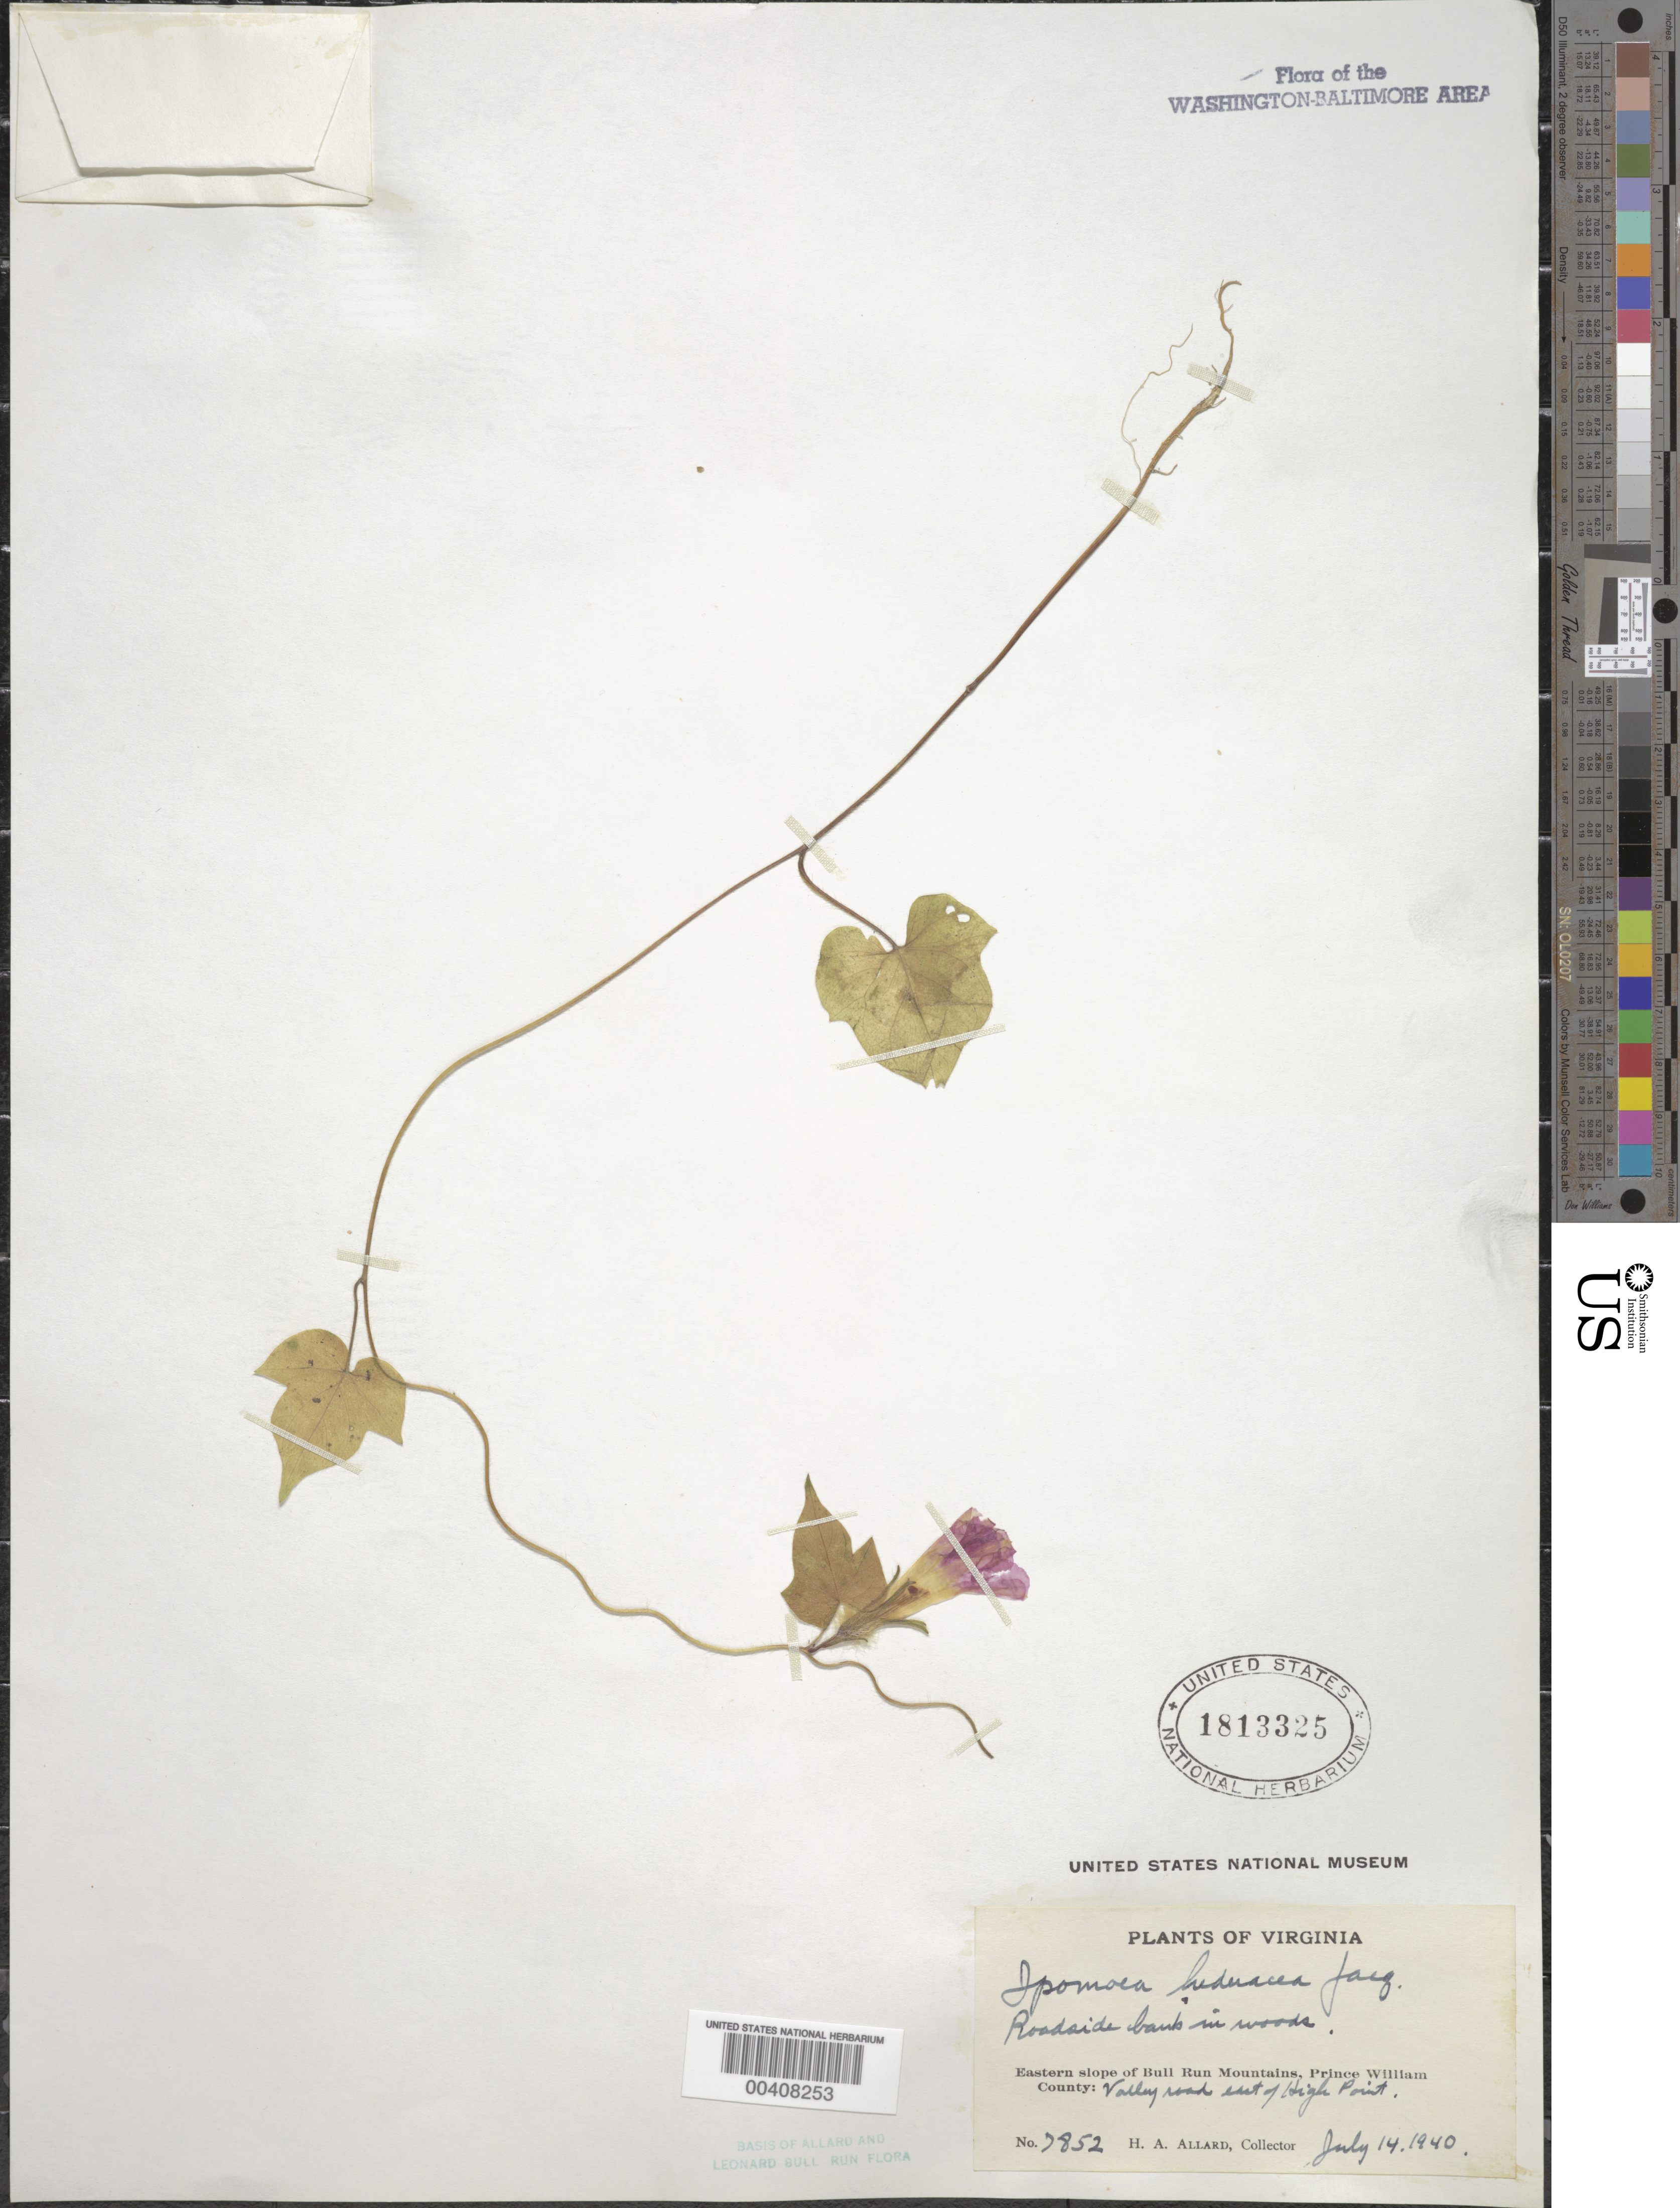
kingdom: Plantae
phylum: Tracheophyta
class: Magnoliopsida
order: Solanales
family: Convolvulaceae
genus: Ipomoea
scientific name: Ipomoea hederacea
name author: Jacq.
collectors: H. A. Allard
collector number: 7852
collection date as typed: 14 Jul 1940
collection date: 1940-07-14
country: United States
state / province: Virginia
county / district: Prince William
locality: Valley Road E of High Point, eastern slope of Bull Run Mountains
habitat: Roadside bank in woods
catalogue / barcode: US 1813325